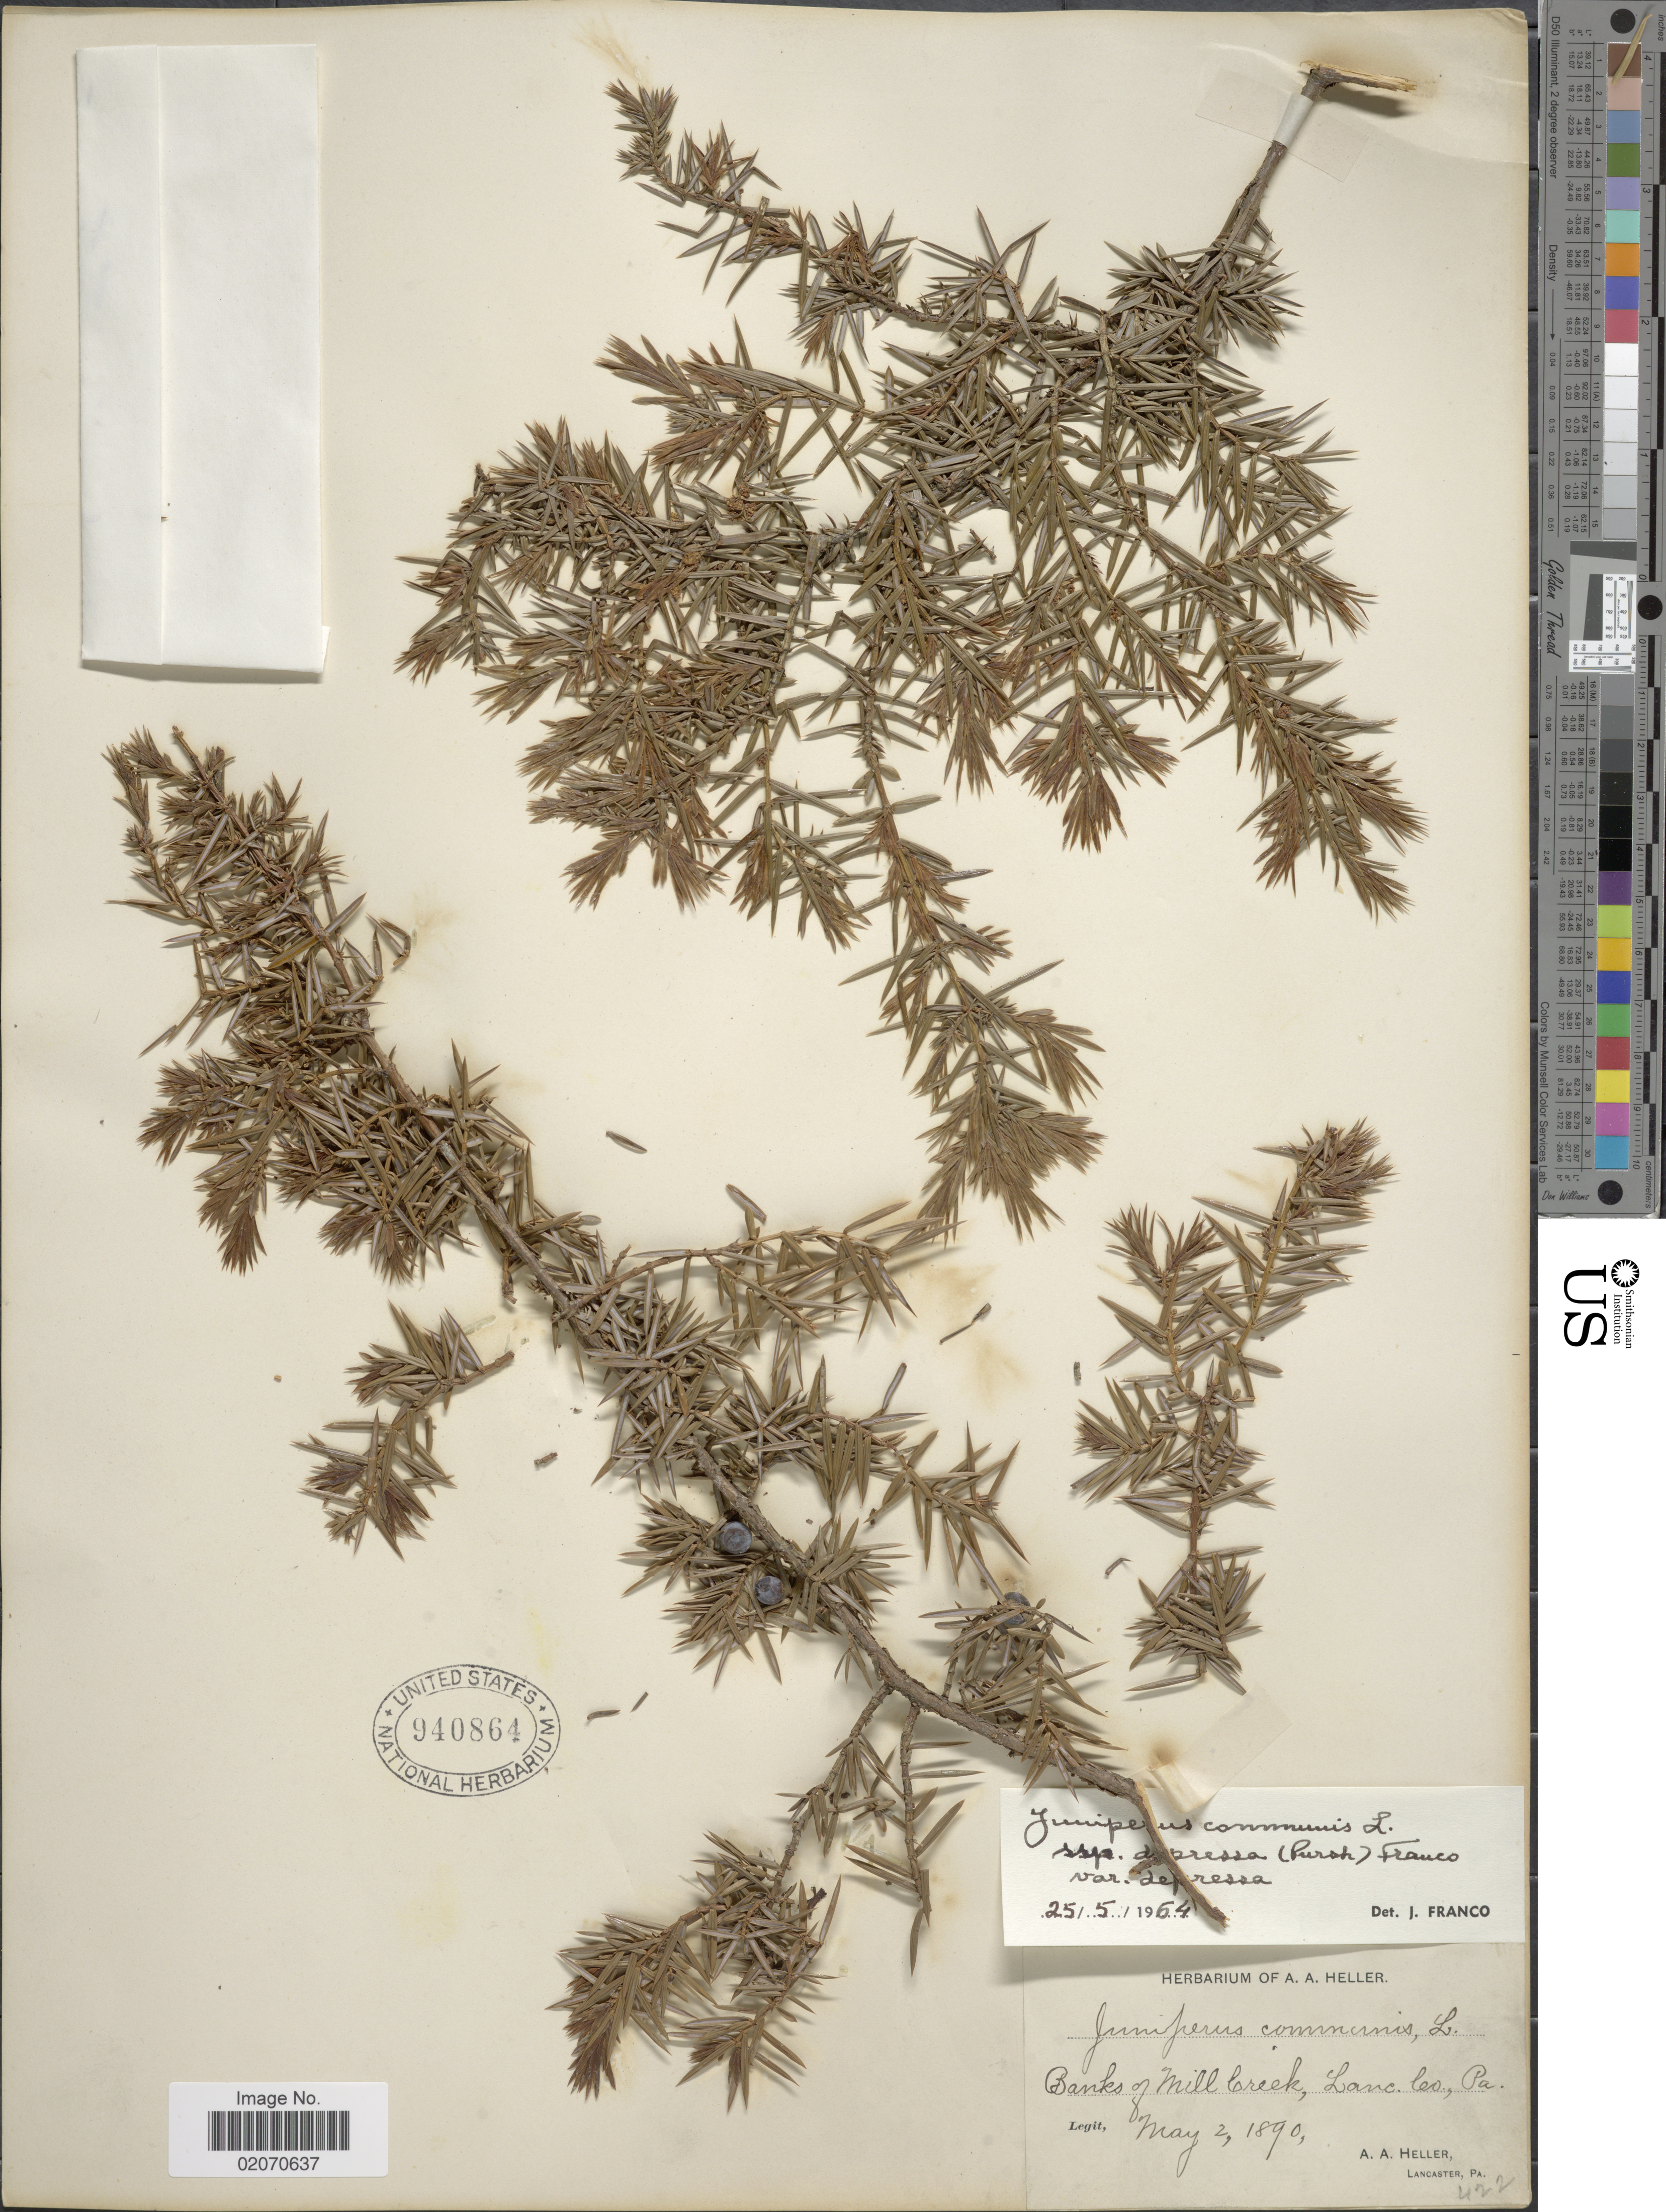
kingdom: Plantae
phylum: Tracheophyta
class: Pinopsida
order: Pinales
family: Cupressaceae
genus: Juniperus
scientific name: Juniperus communis var. depressa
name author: Pursh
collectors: A. A. Heller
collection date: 1890-05-02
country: United States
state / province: Pennsylvania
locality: Banks of Mill Creek, Lance Co.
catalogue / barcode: US 980864